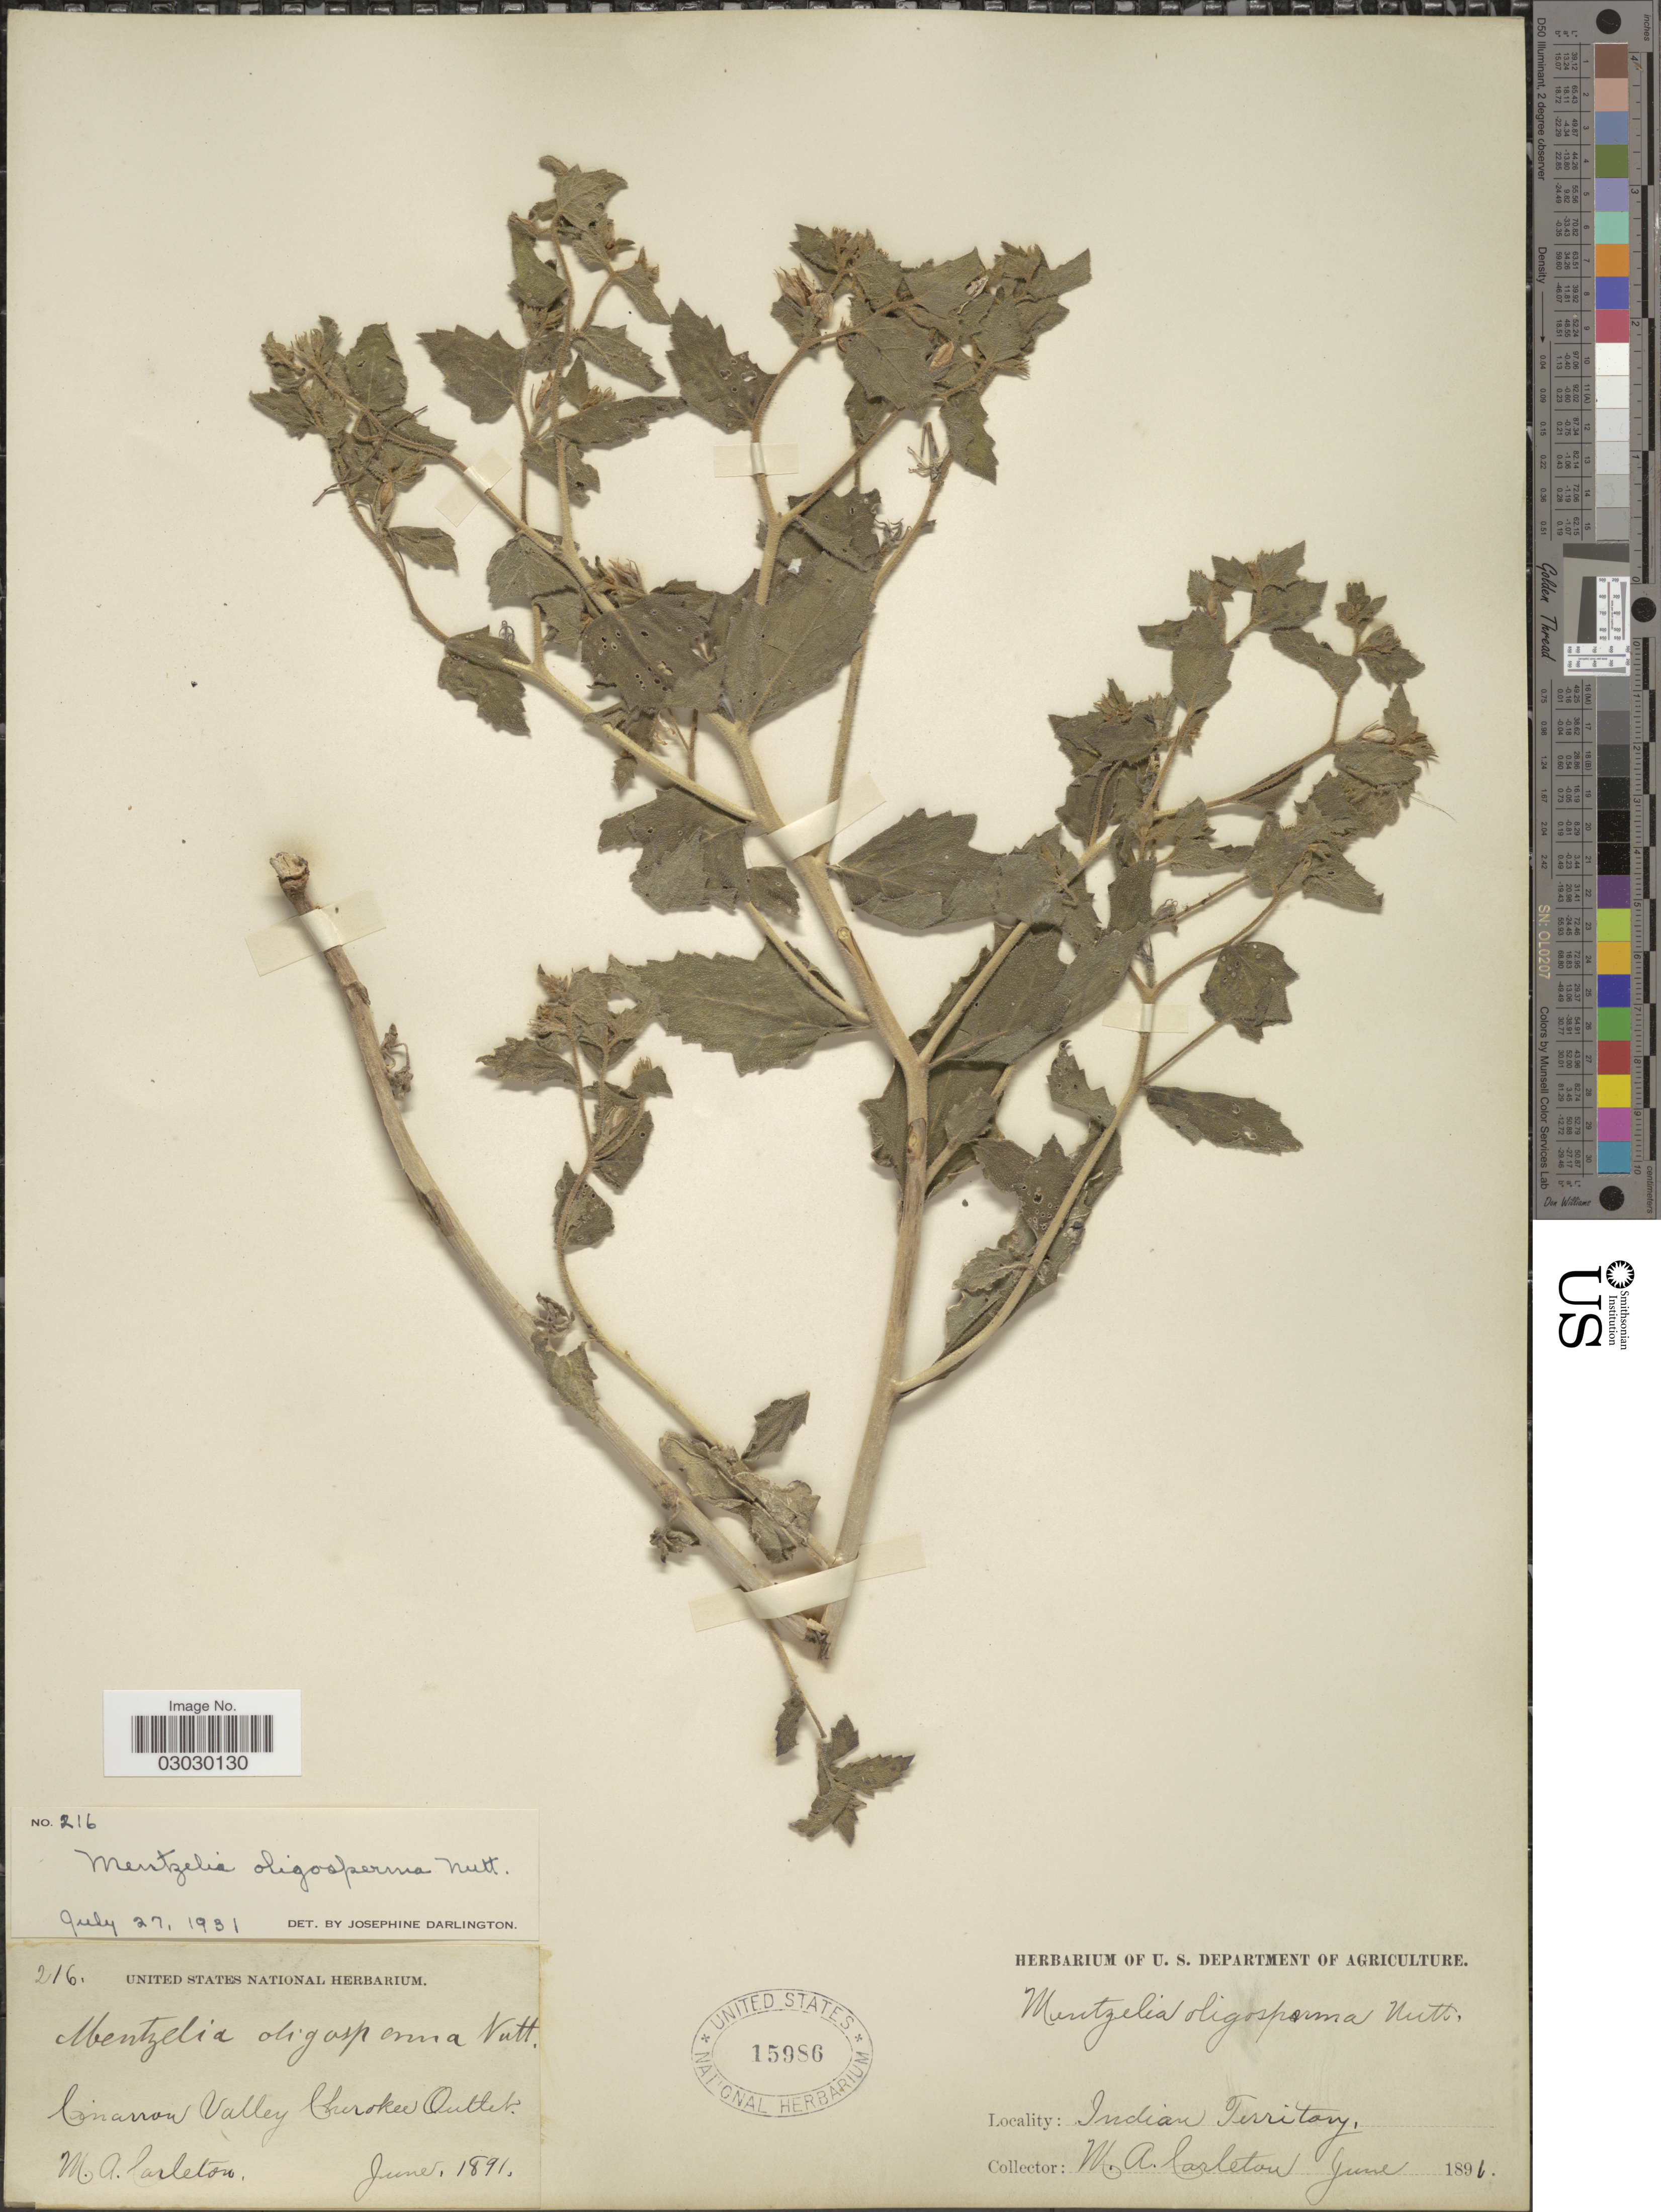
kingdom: Plantae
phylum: Tracheophyta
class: Magnoliopsida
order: Cornales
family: Loasaceae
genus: Mentzelia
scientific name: Mentzelia oligosperma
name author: Nutt. ex Sims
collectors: M. A. Carleton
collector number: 216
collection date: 1891-06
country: United States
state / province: Oklahoma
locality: Cinarron Valley, Cherokee Outlet. Indian Territory.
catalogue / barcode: US 15986